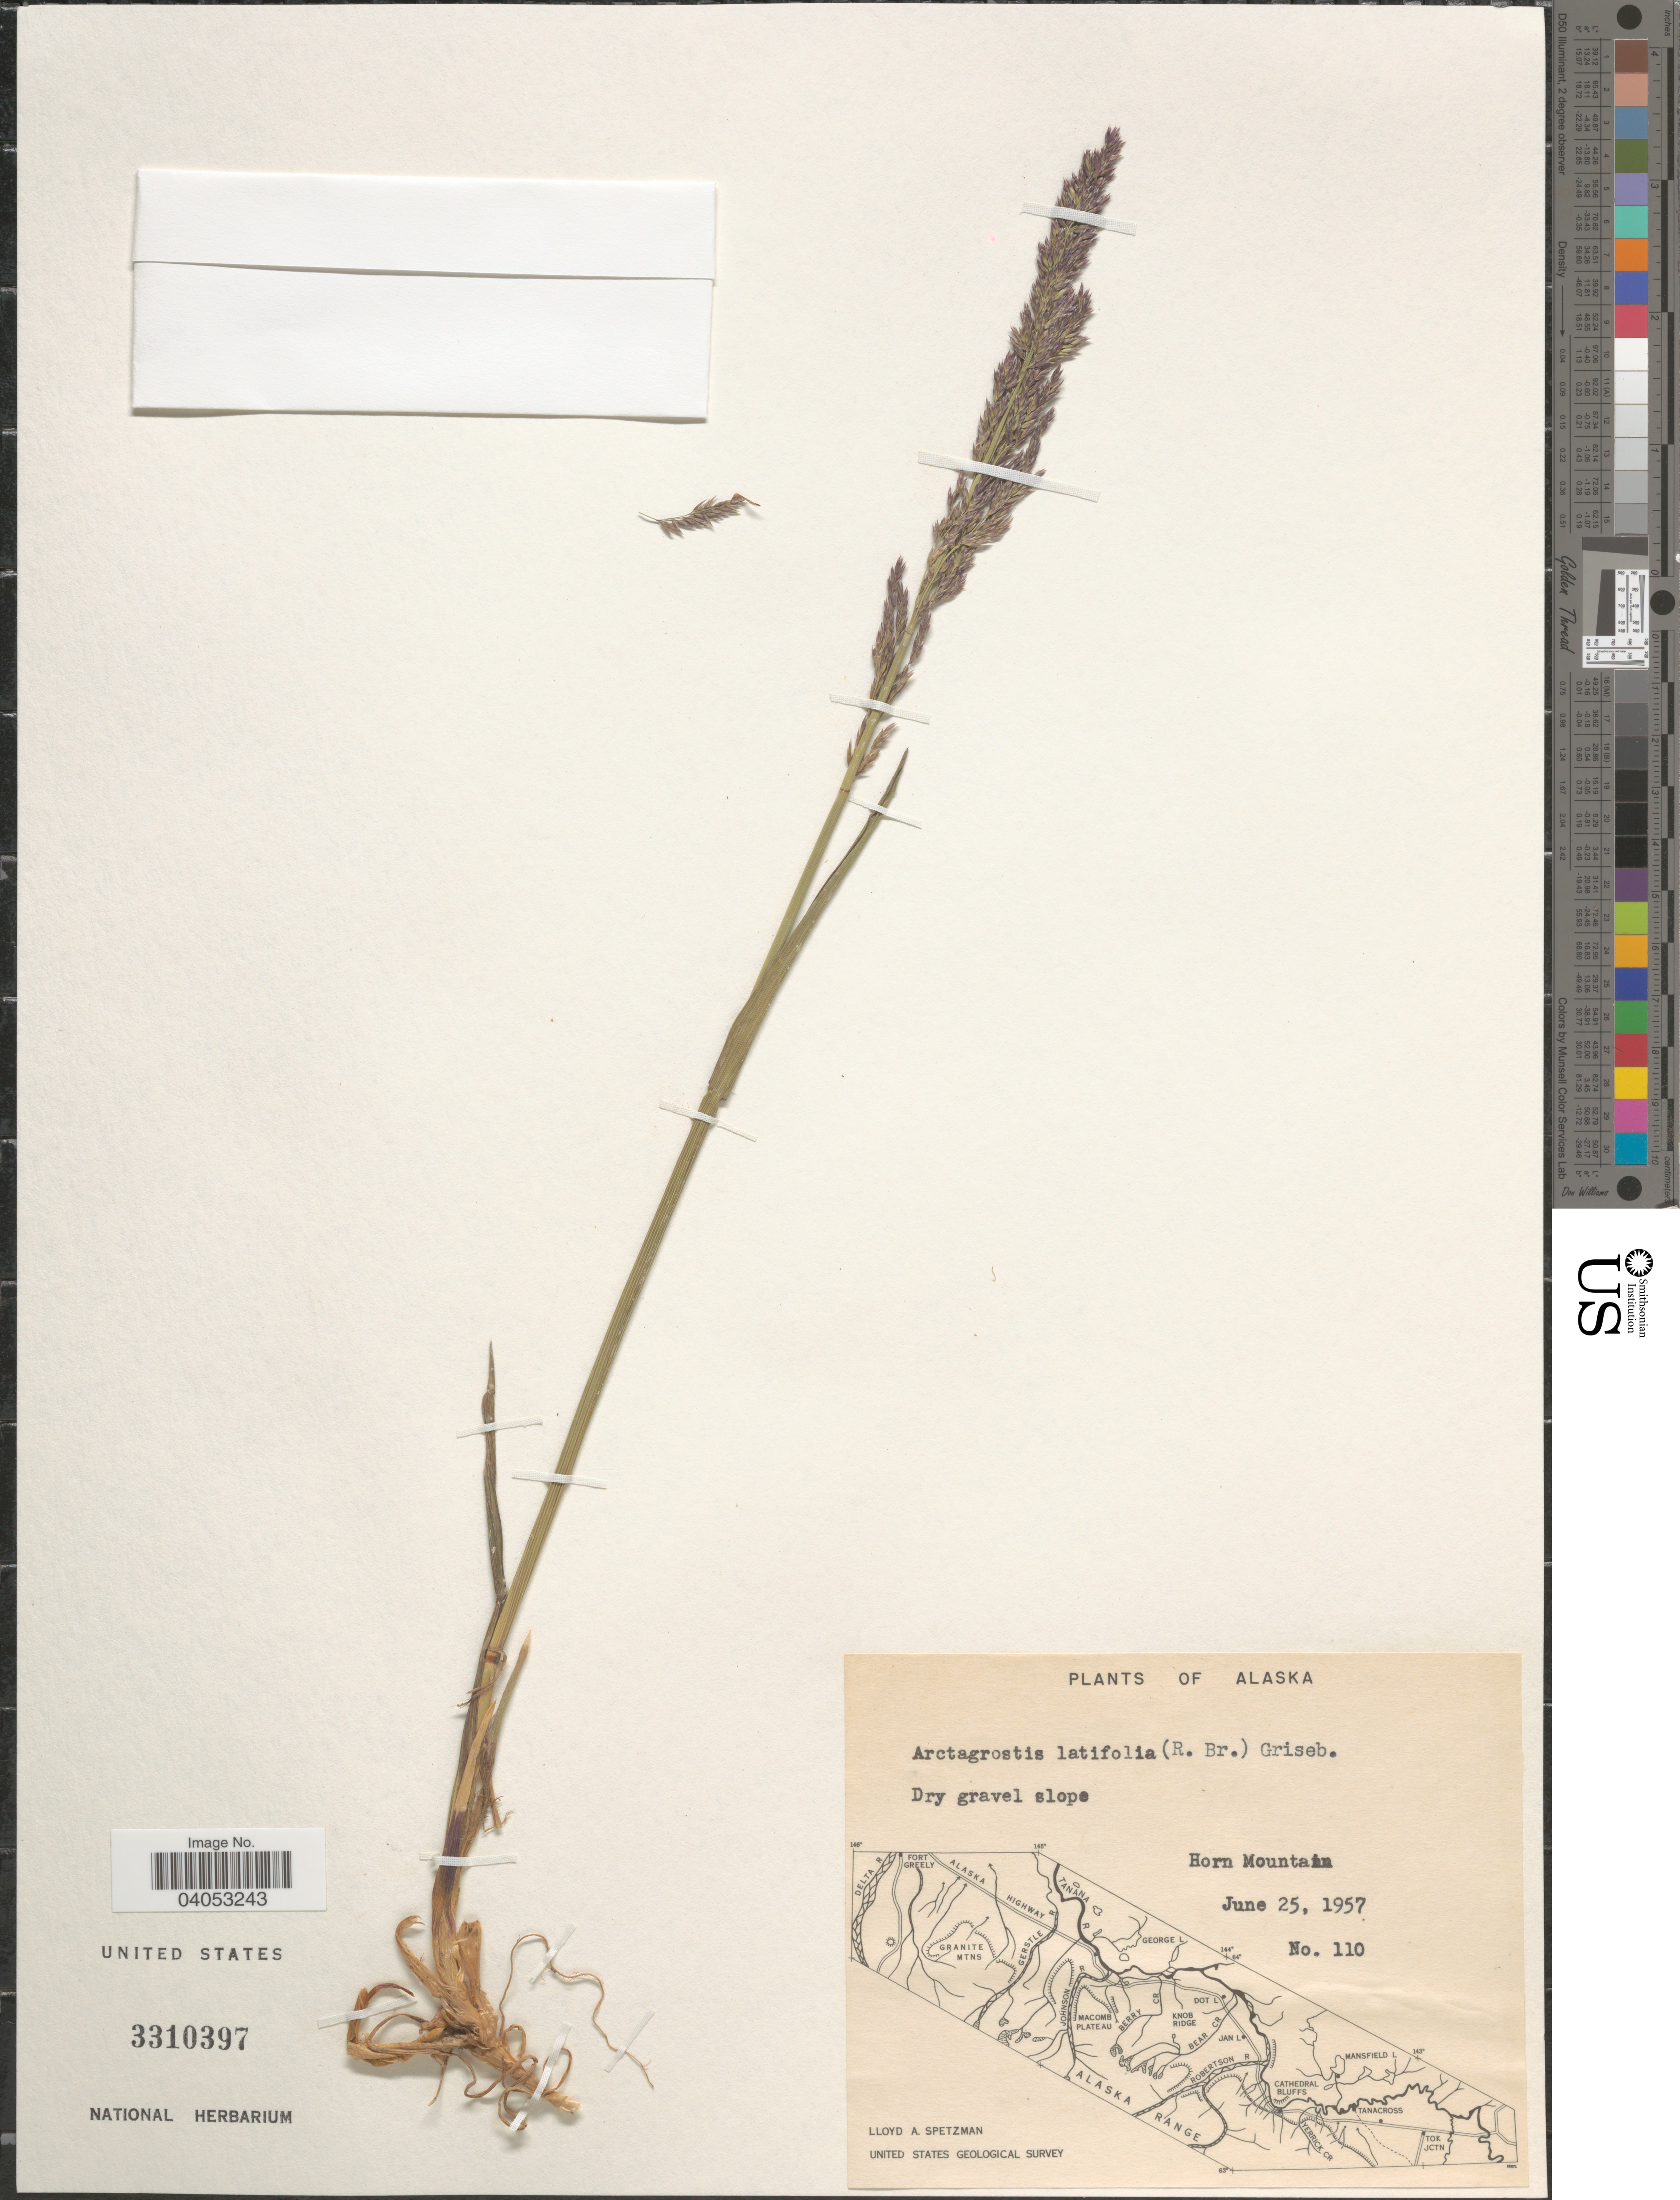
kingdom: Plantae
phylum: Tracheophyta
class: Liliopsida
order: Poales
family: Poaceae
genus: Arctagrostis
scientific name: Arctagrostis latifolia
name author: (R. Br.) Griseb.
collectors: L. Spetzman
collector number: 110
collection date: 1957-06-25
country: United States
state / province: Alaska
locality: Horn Mountain.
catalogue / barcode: US 3310397